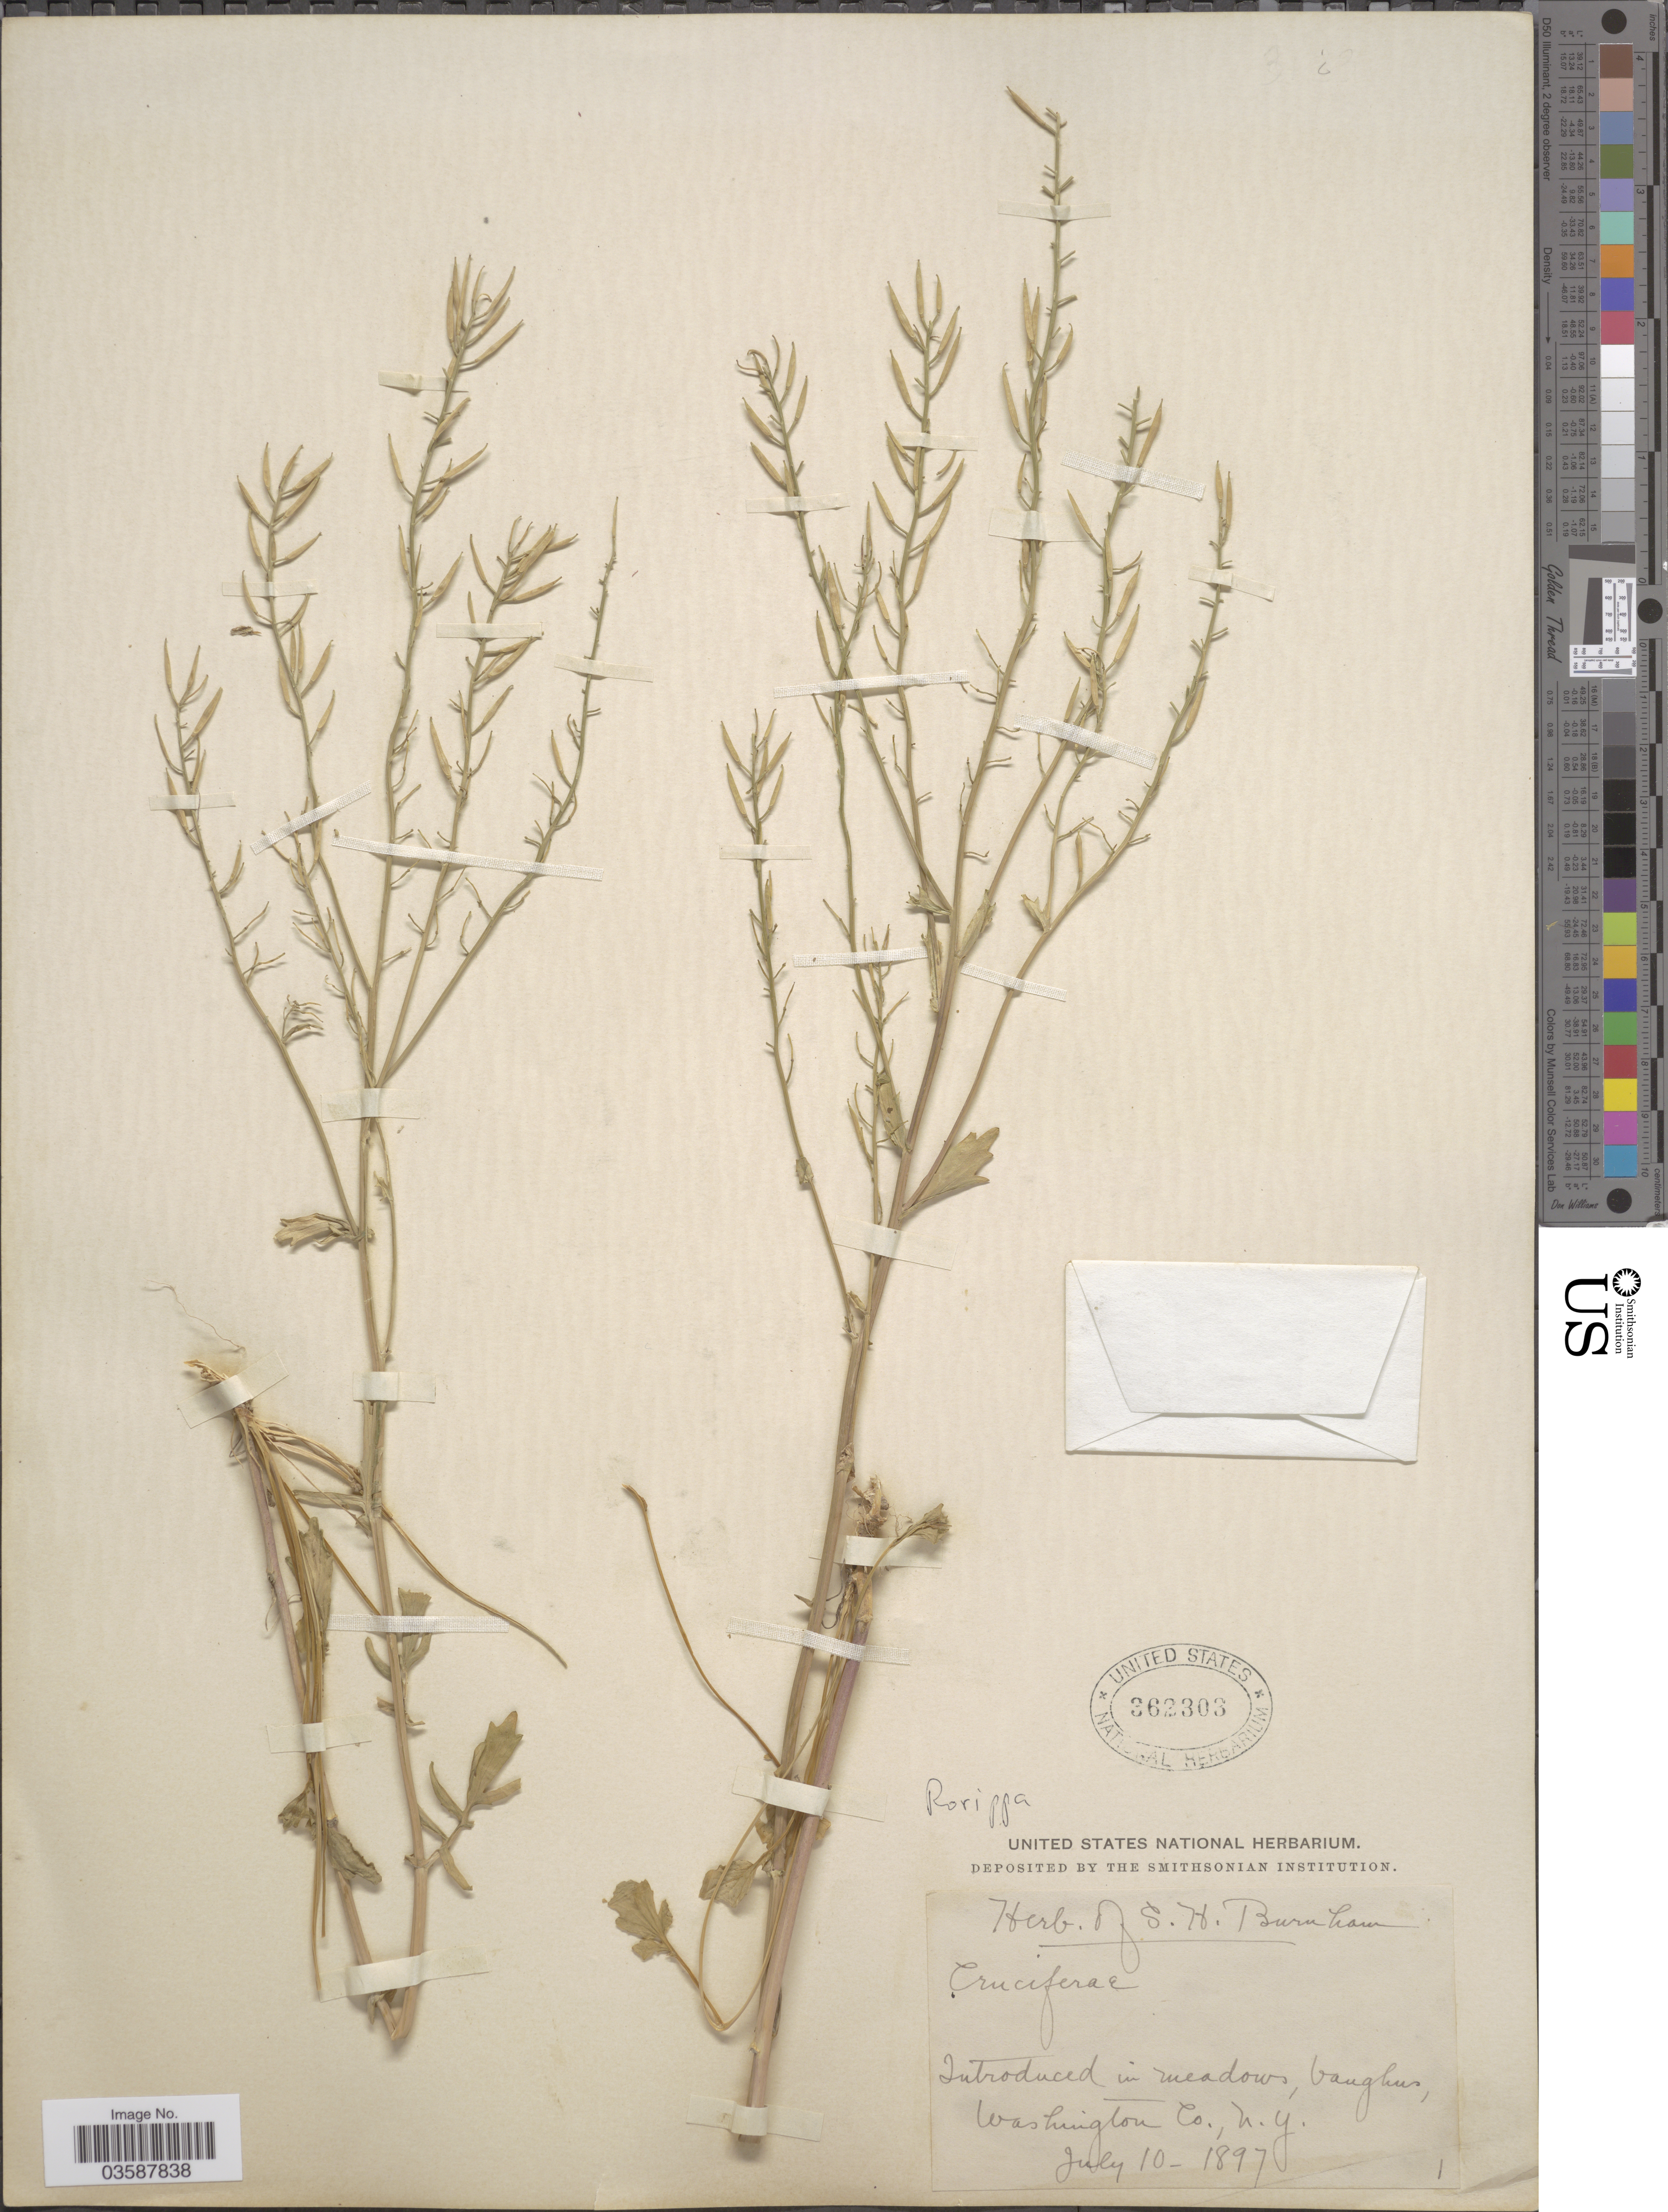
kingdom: Plantae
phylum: Tracheophyta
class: Magnoliopsida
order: Brassicales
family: Brassicaceae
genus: Rorippa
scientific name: Rorippa sp.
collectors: ex herb. S.H. Burnham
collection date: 1897-07-10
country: United States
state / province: New York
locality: Vaughes, Washington Co.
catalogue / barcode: US 362303